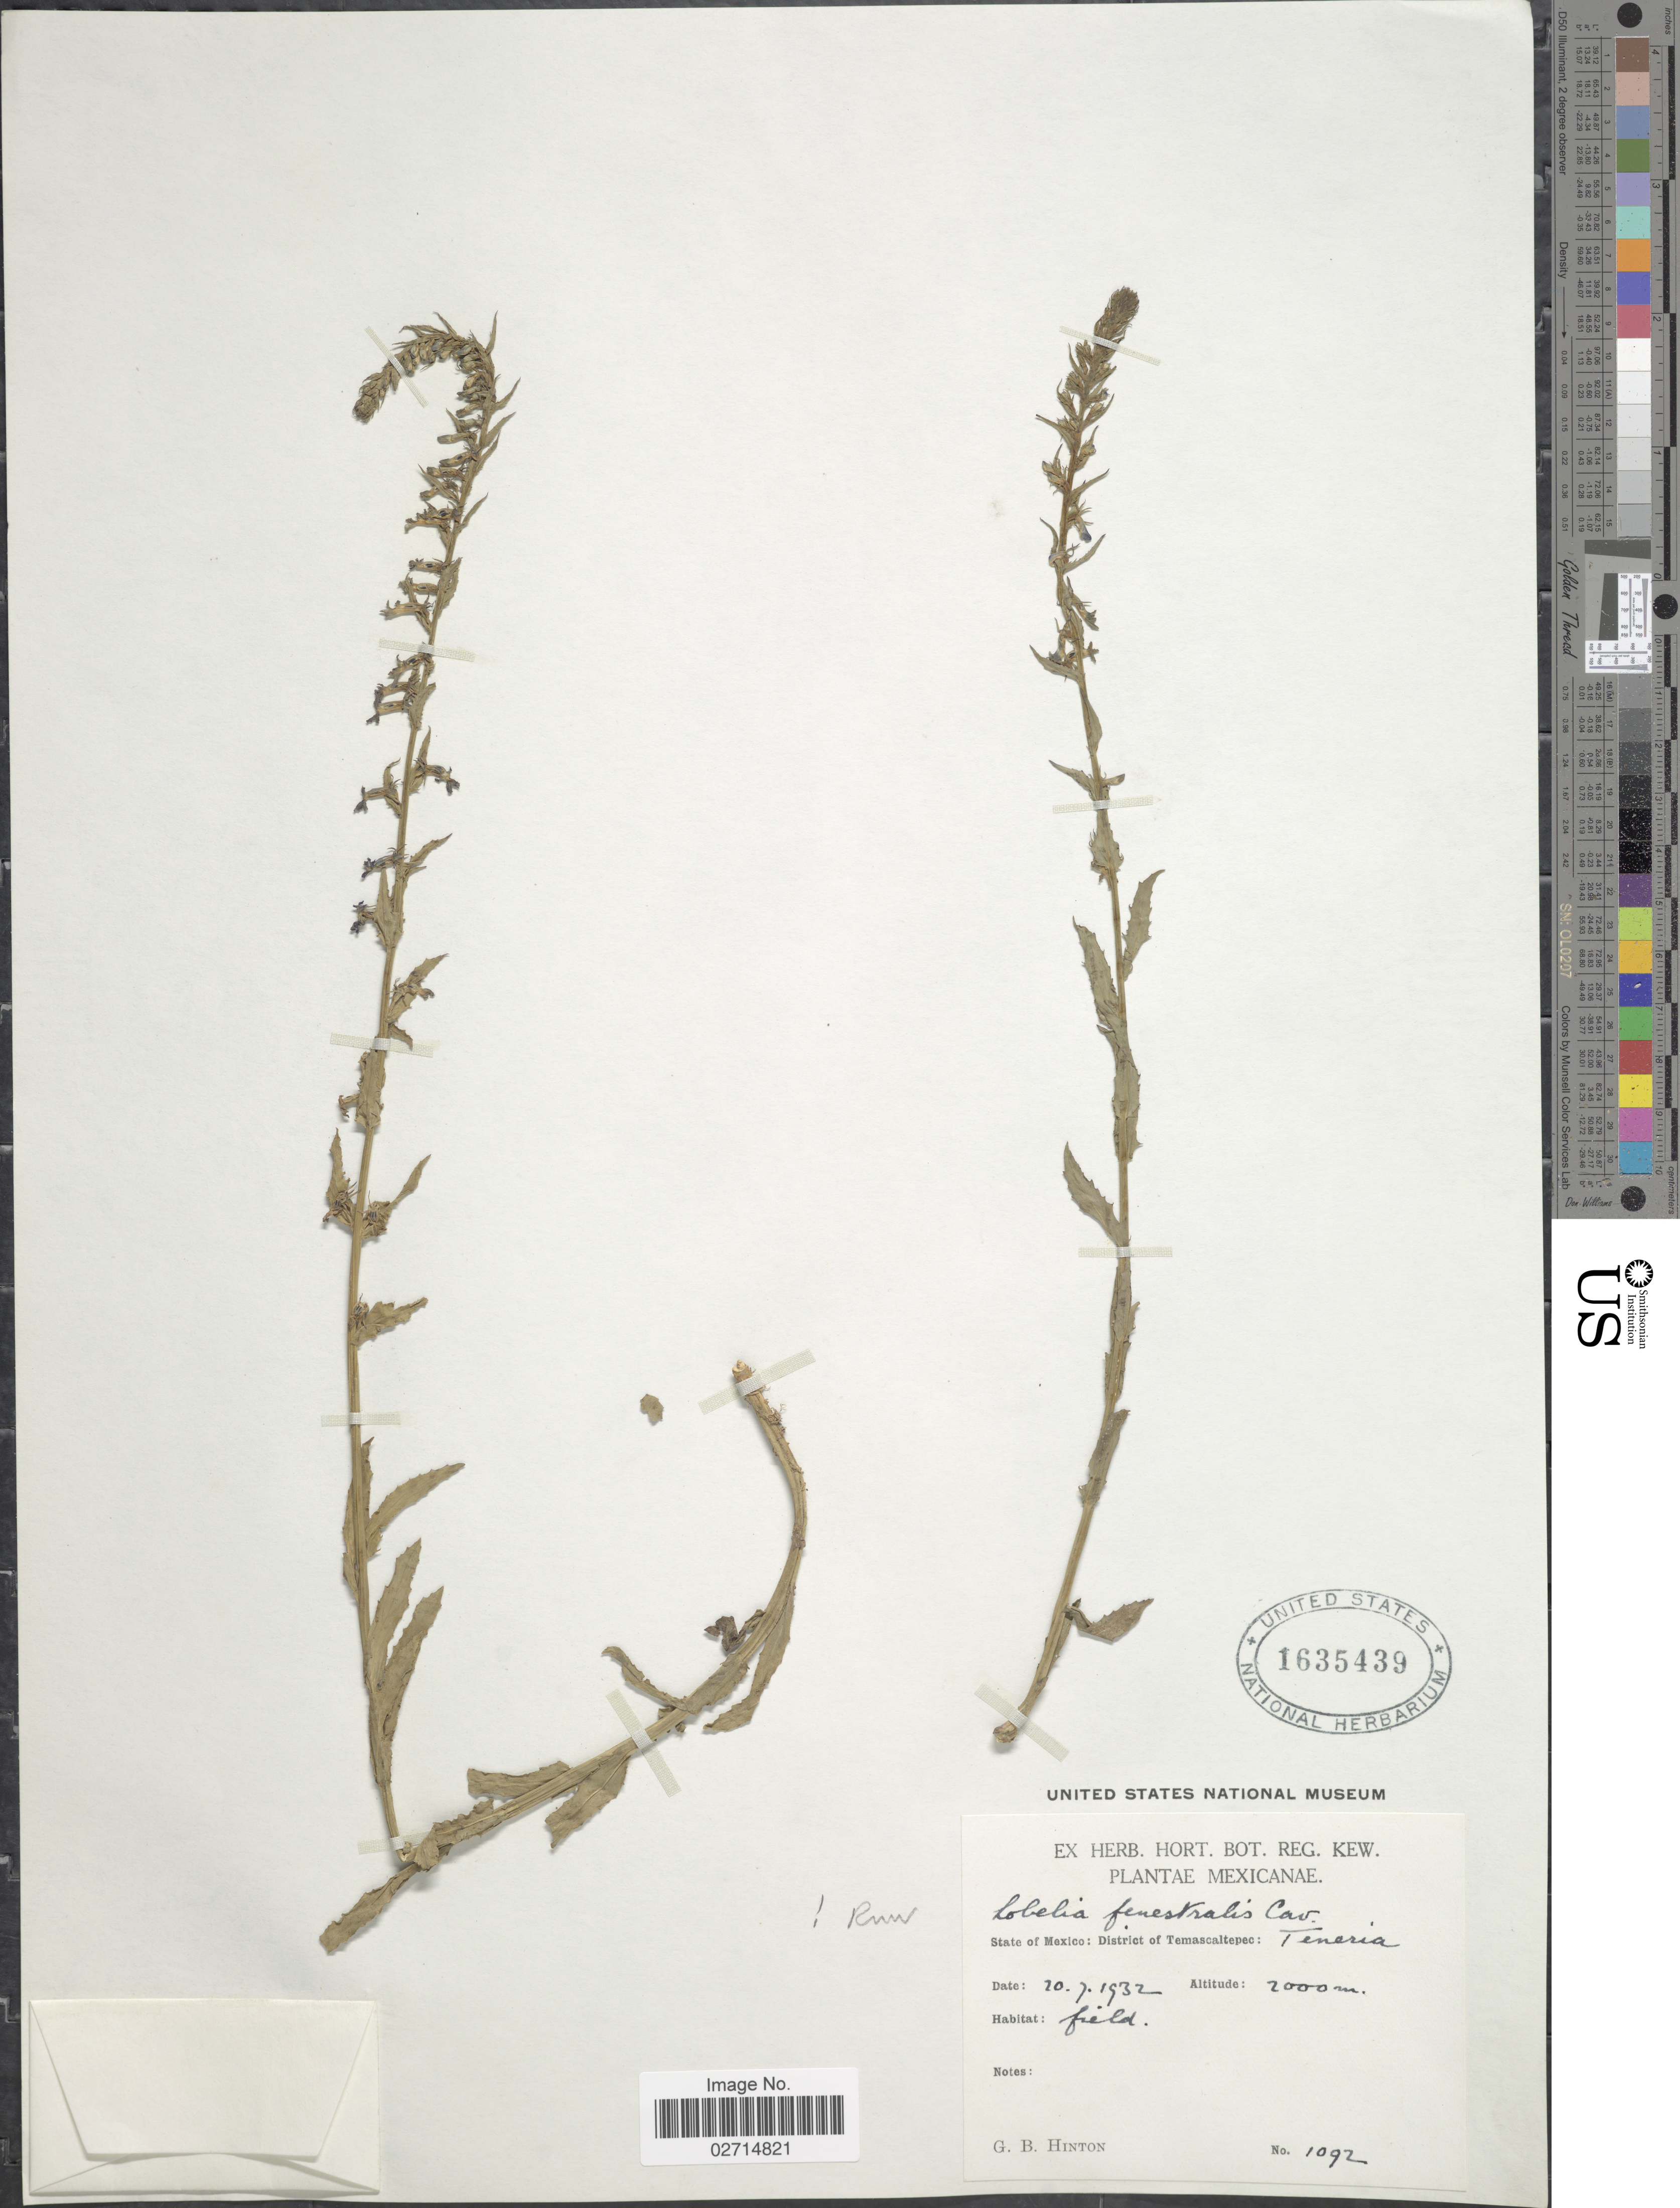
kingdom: Plantae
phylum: Tracheophyta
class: Magnoliopsida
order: Asterales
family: Campanulaceae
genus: Lobelia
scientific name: Lobelia fenestralis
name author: Cav.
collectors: G. B. Hinton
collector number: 1092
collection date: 1932-07-20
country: Mexico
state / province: México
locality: District of Temascaltepec: Teneria.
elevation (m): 2000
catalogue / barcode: US 1635439